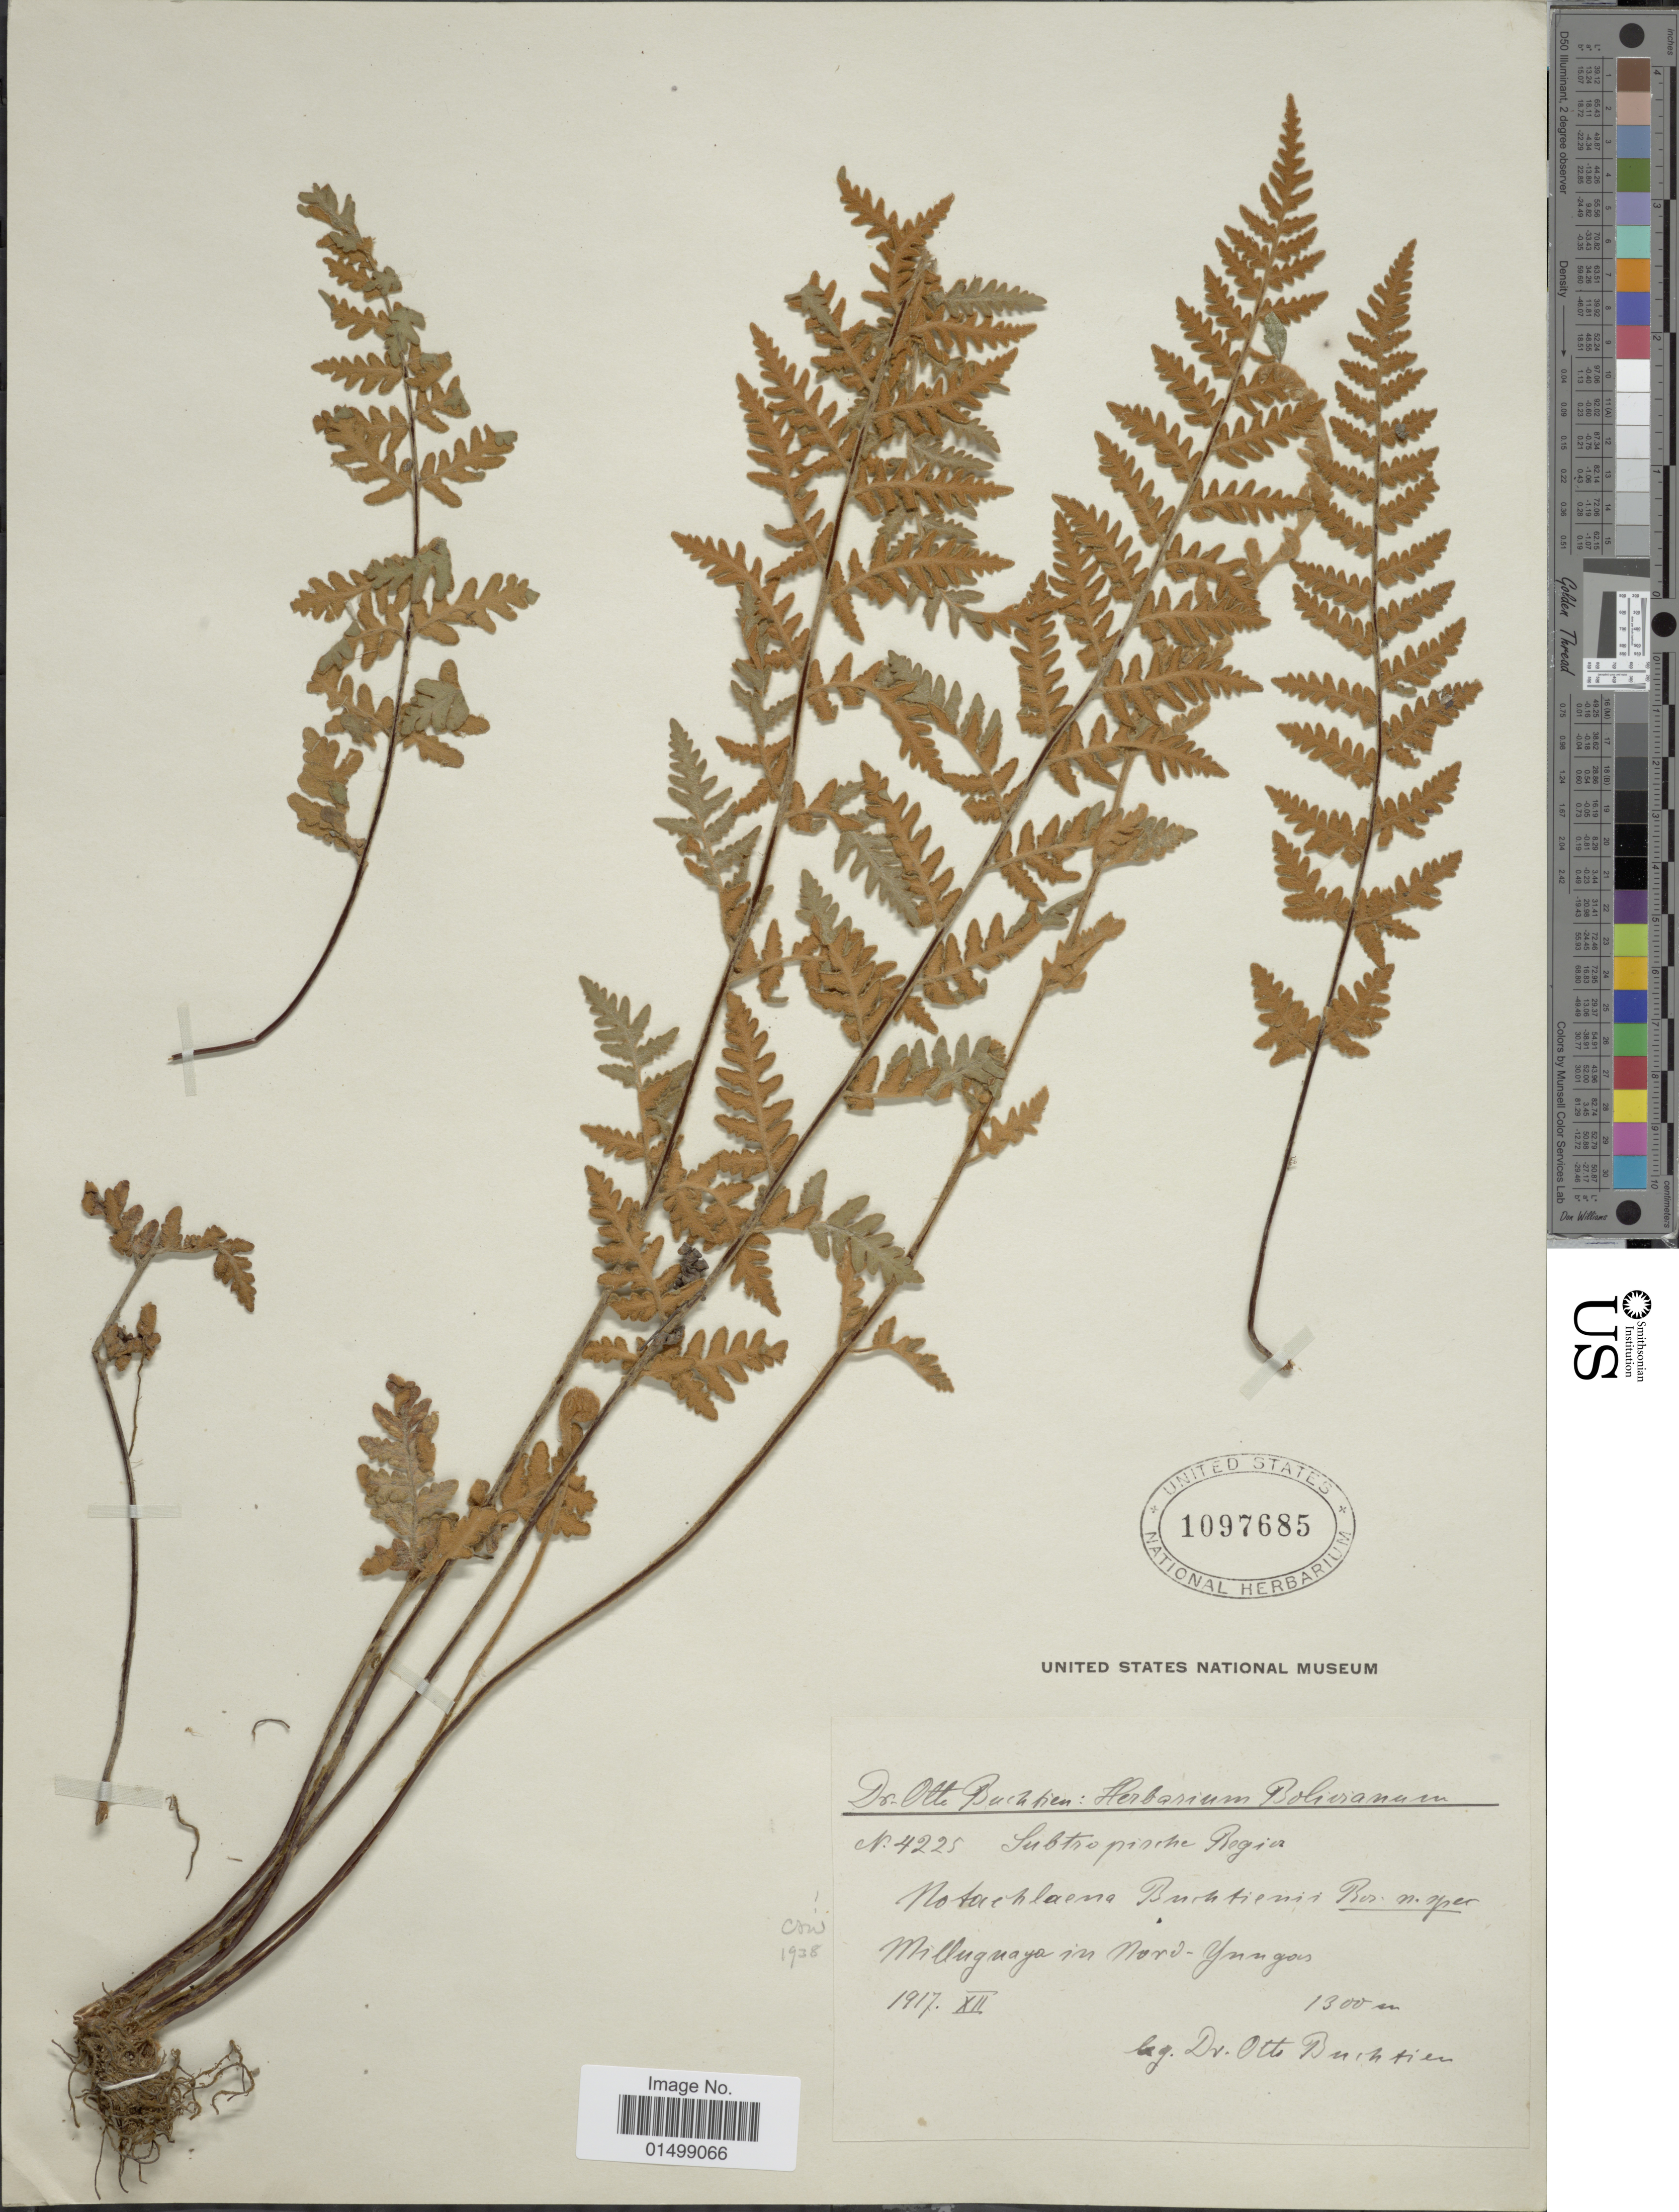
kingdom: Plantae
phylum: Tracheophyta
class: Polypodiopsida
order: Polypodiales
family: Pteridaceae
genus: Cheilanthes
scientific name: Cheilanthes buchtienii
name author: (Rosenst.) R.M. Tryon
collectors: O. Buchtien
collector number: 4225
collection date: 1917-12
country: Bolivia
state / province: La Paz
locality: Subtropical Region. Milluguaya in Nord- Yungas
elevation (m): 1300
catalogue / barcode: US 1097685